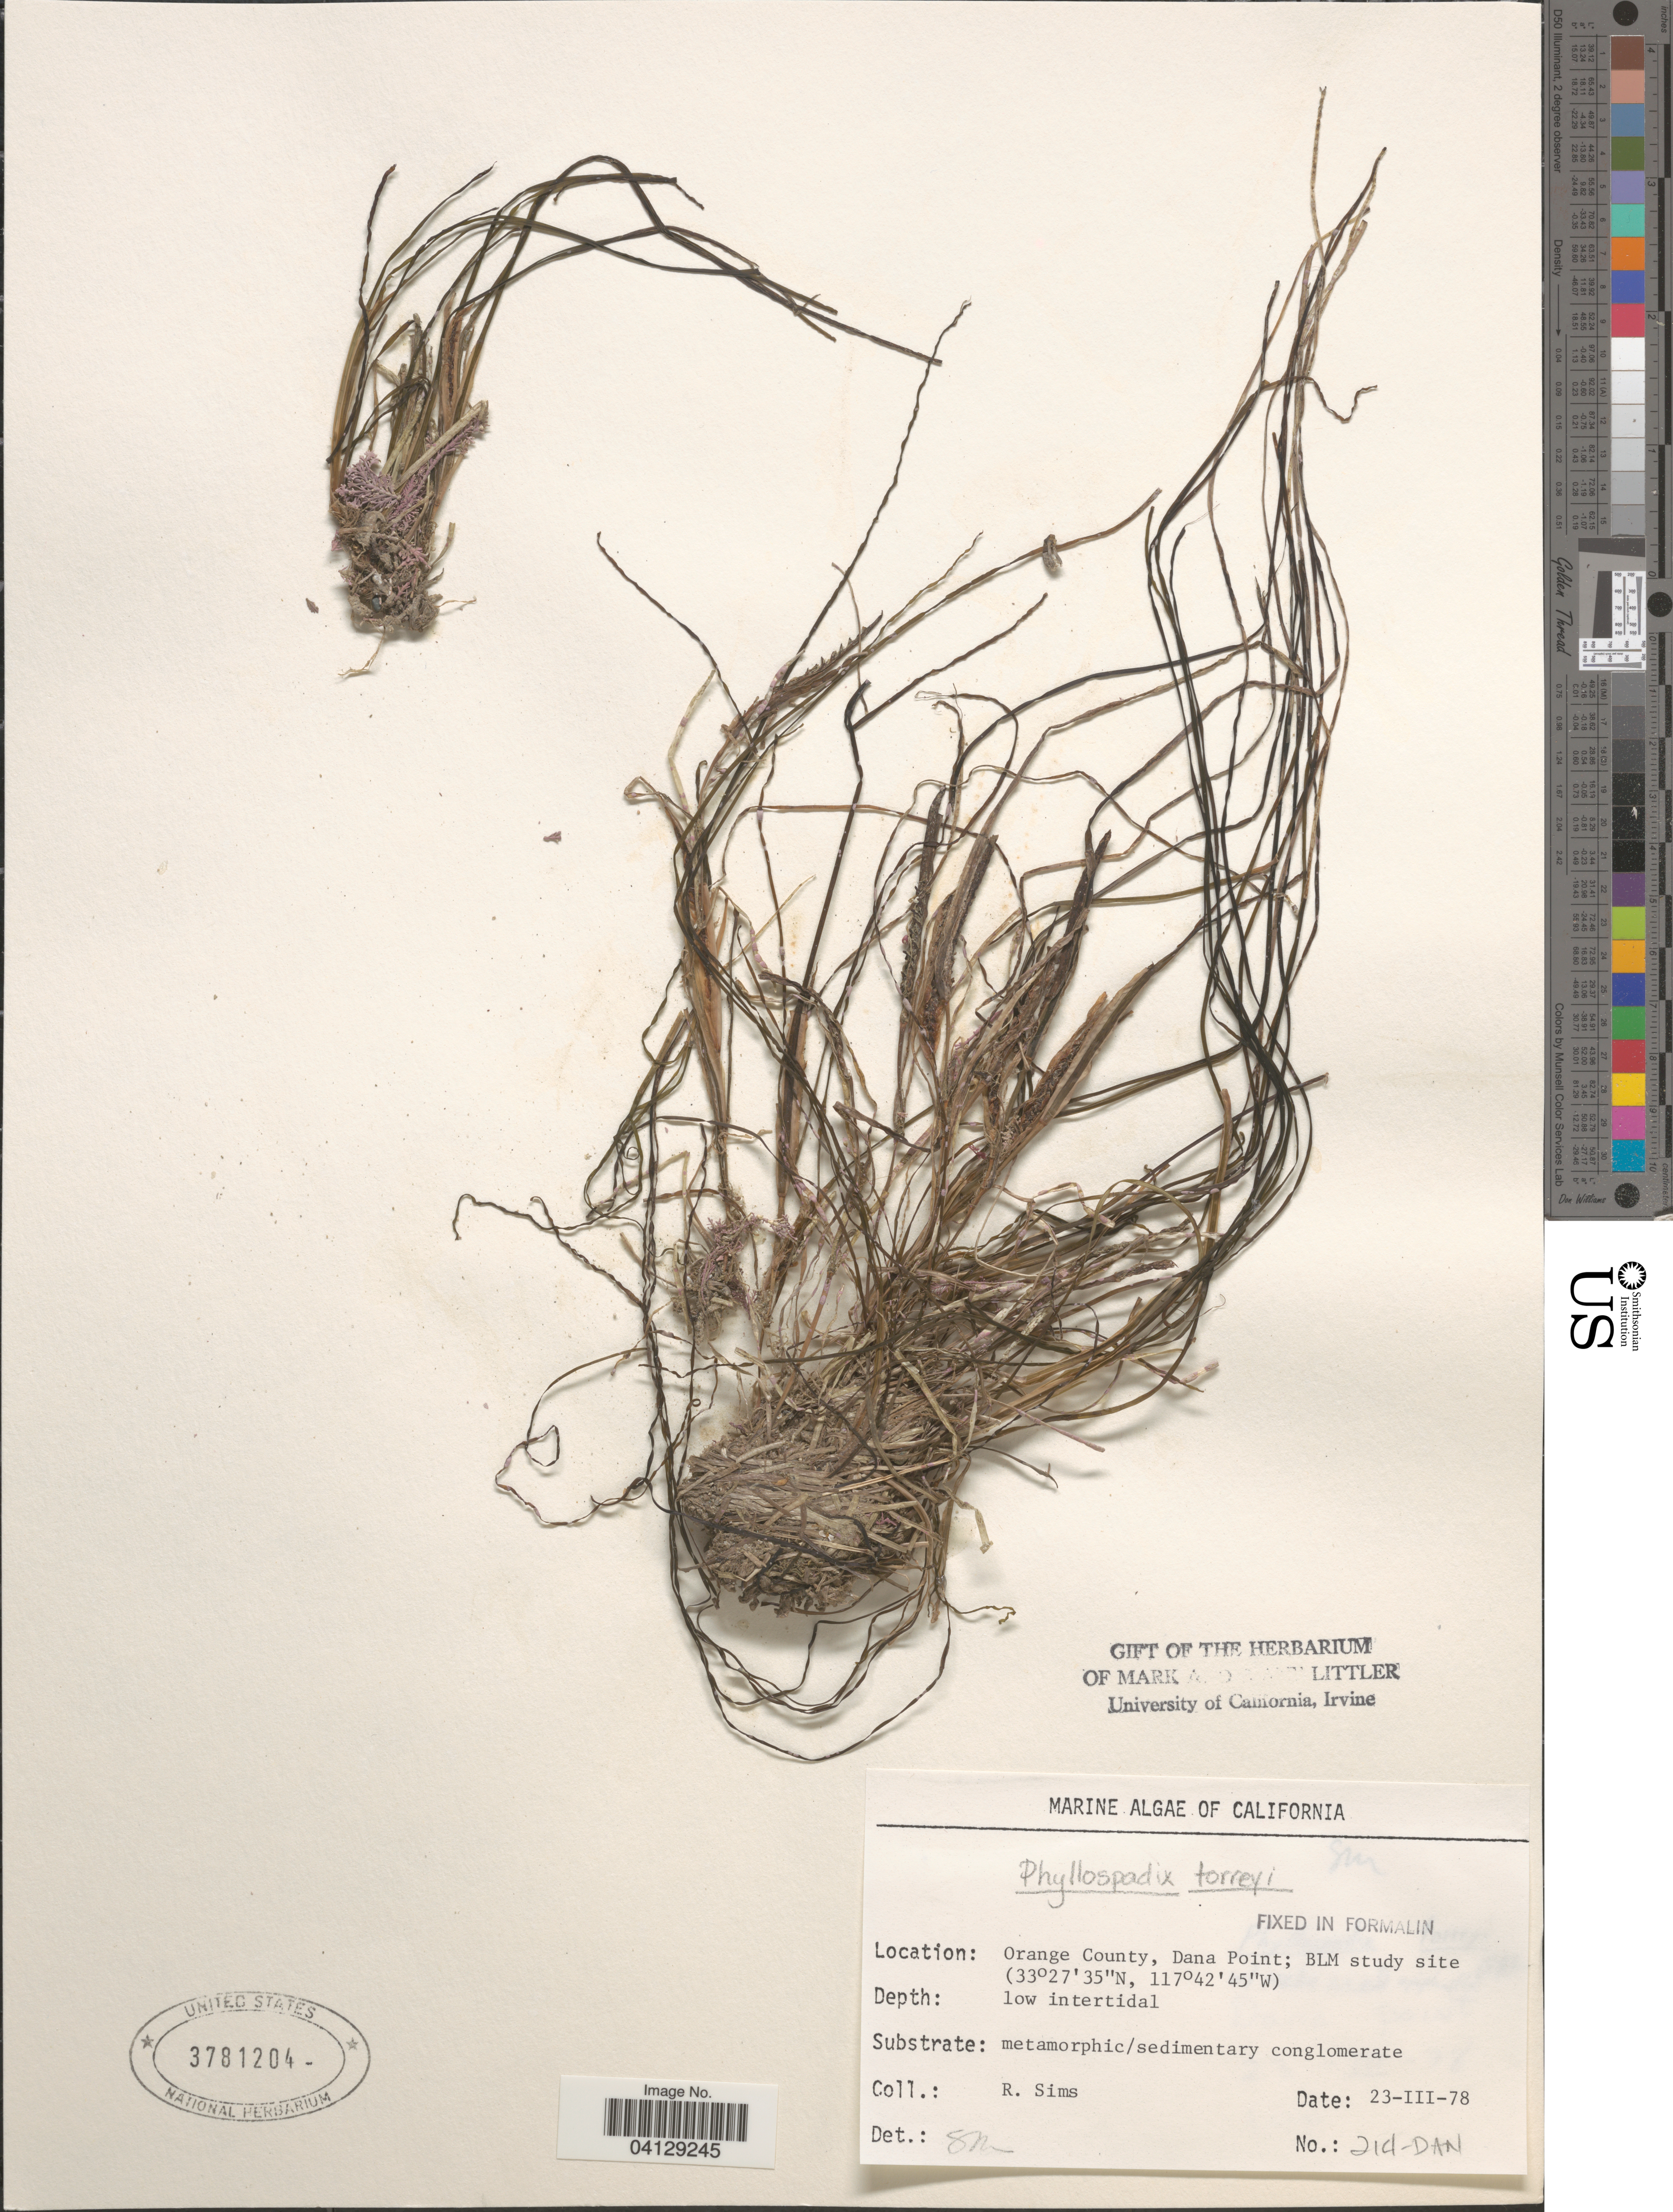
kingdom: Plantae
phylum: Tracheophyta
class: Liliopsida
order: Alismatales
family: Zosteraceae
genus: Phyllospadix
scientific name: Phyllospadix torreyi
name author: S. Watson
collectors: R. Sims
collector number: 214-DAN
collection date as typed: Transcribed d/m/y: 23/3/78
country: United States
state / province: California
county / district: Orange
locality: Orange County, Dana Point; BLM study site.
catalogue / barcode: US 3781204